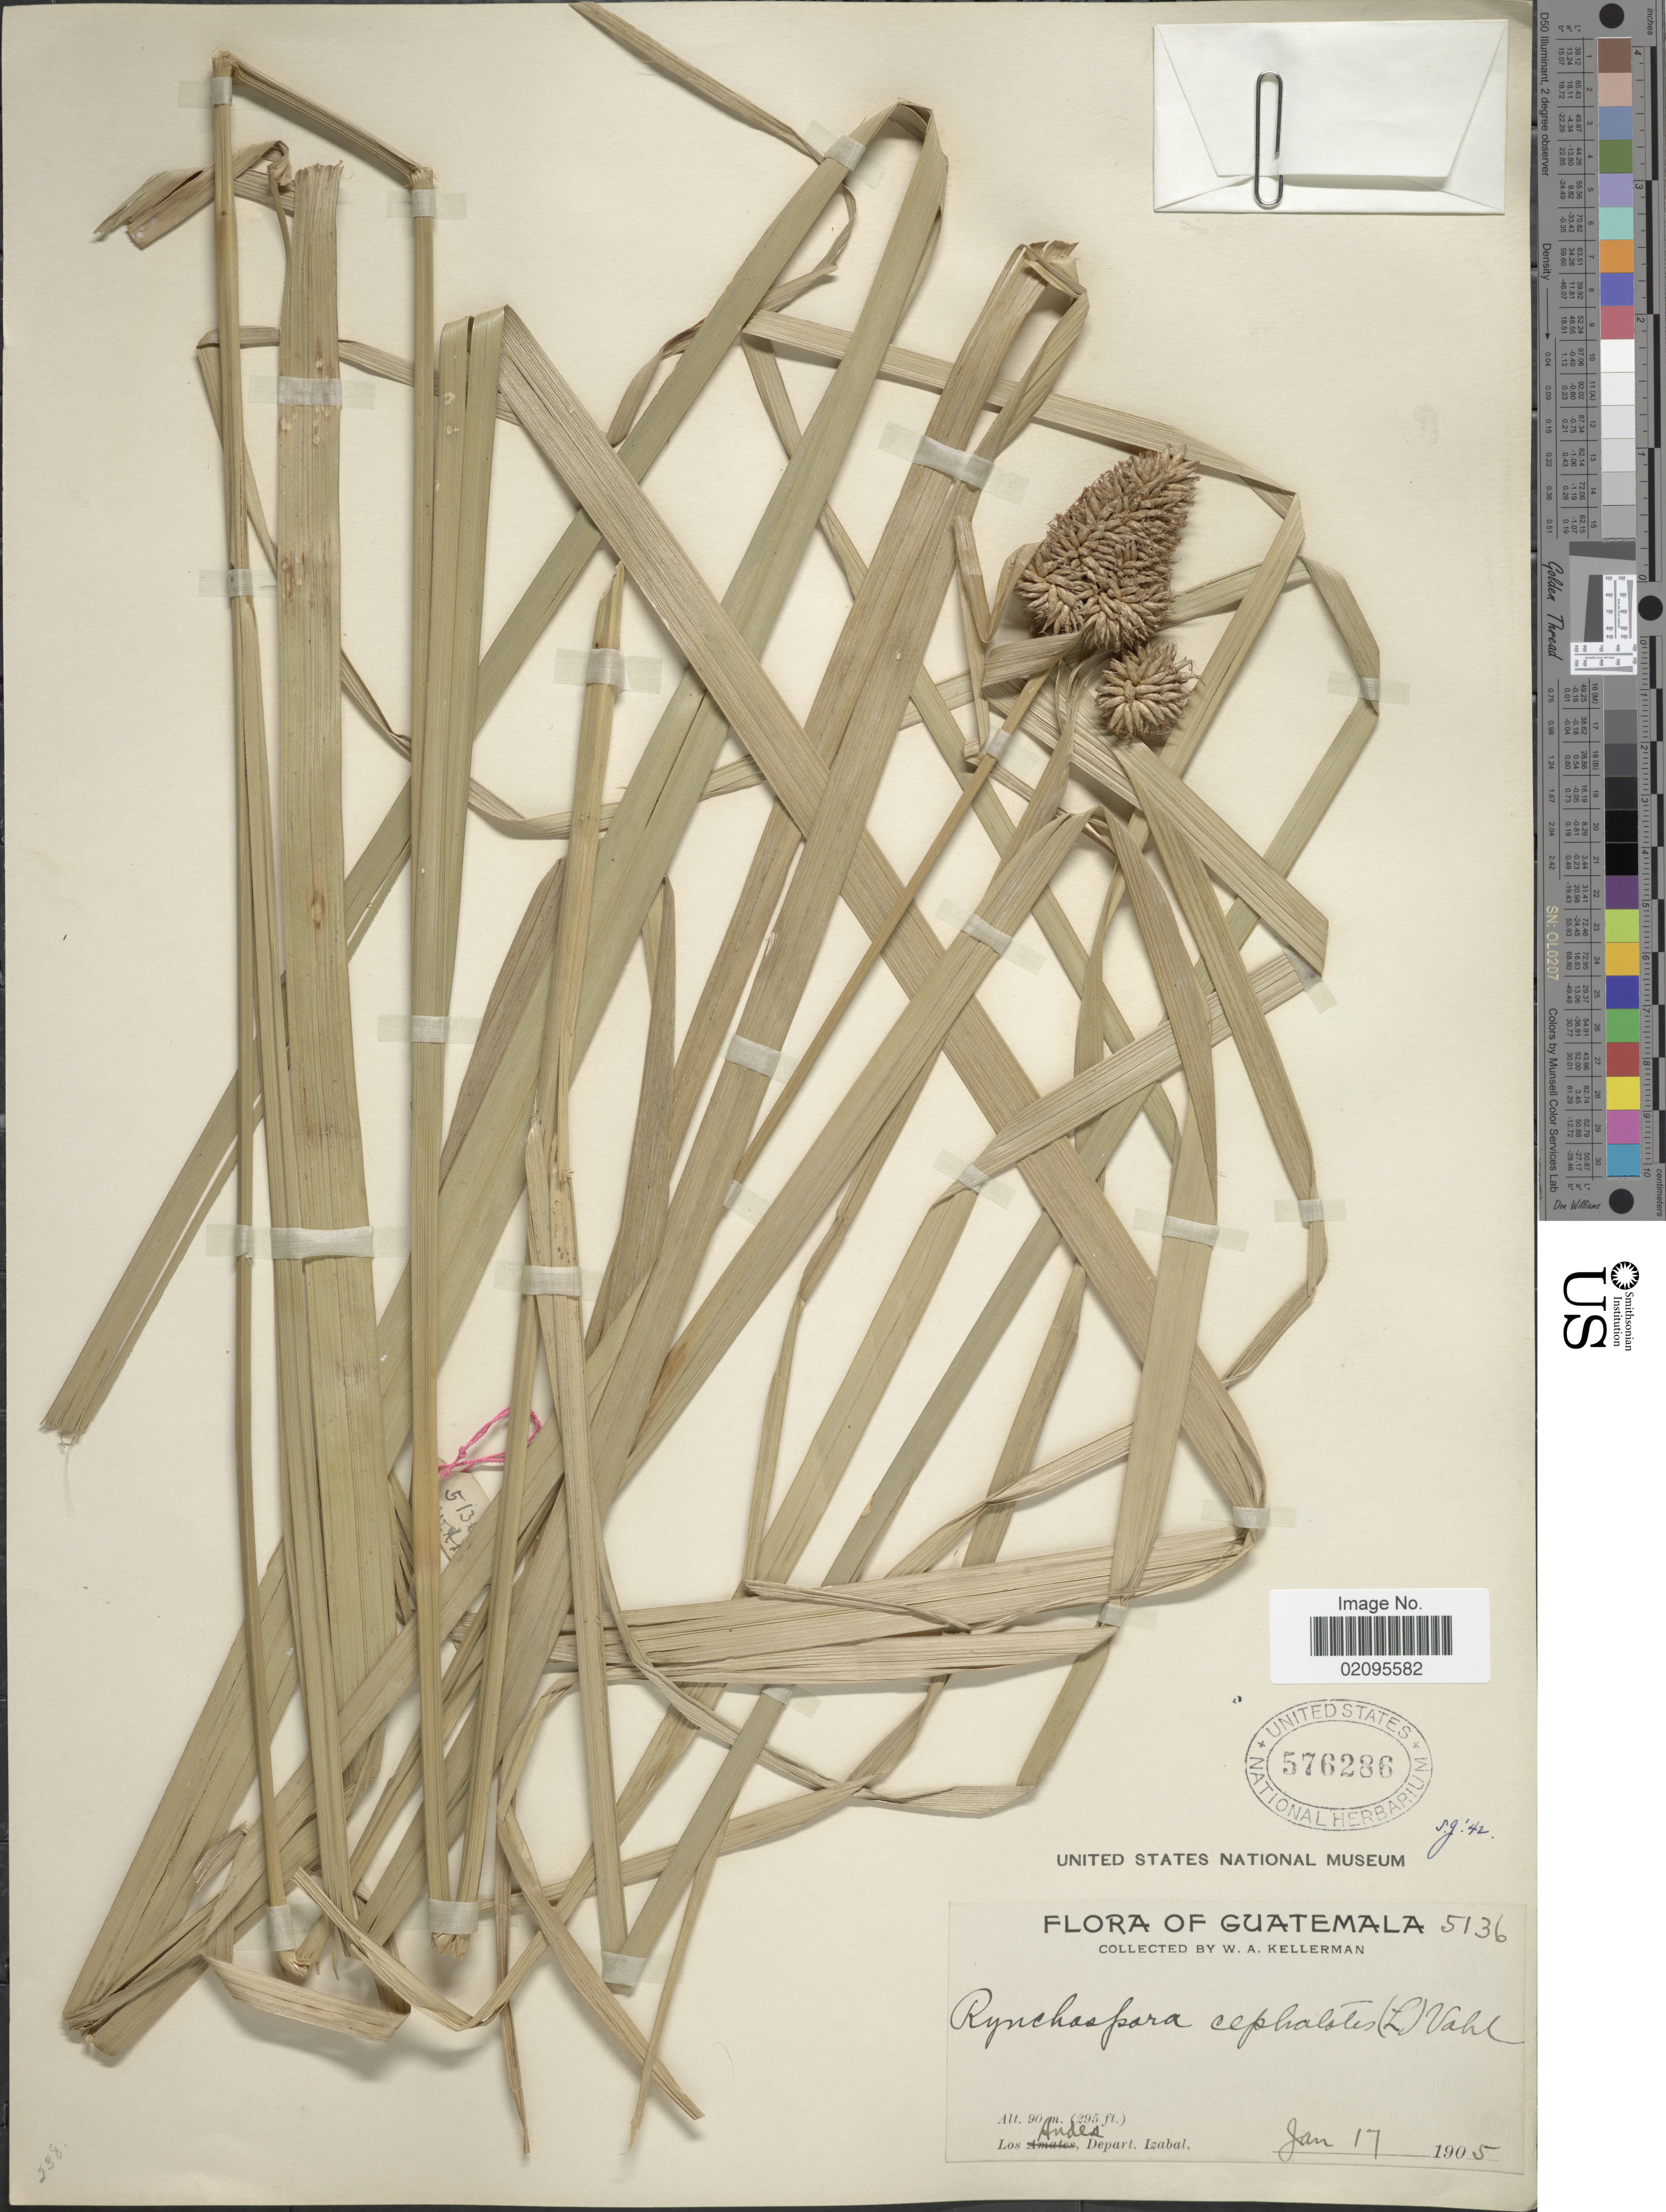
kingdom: Plantae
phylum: Tracheophyta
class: Liliopsida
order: Poales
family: Cyperaceae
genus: Rhynchospora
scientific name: Rhynchospora cephalotes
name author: (L.) Vahl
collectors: W. Kellerman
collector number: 5136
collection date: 1905-01-17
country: Guatemala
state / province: Izabal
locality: Los Andes.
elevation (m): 90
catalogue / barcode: US 576286